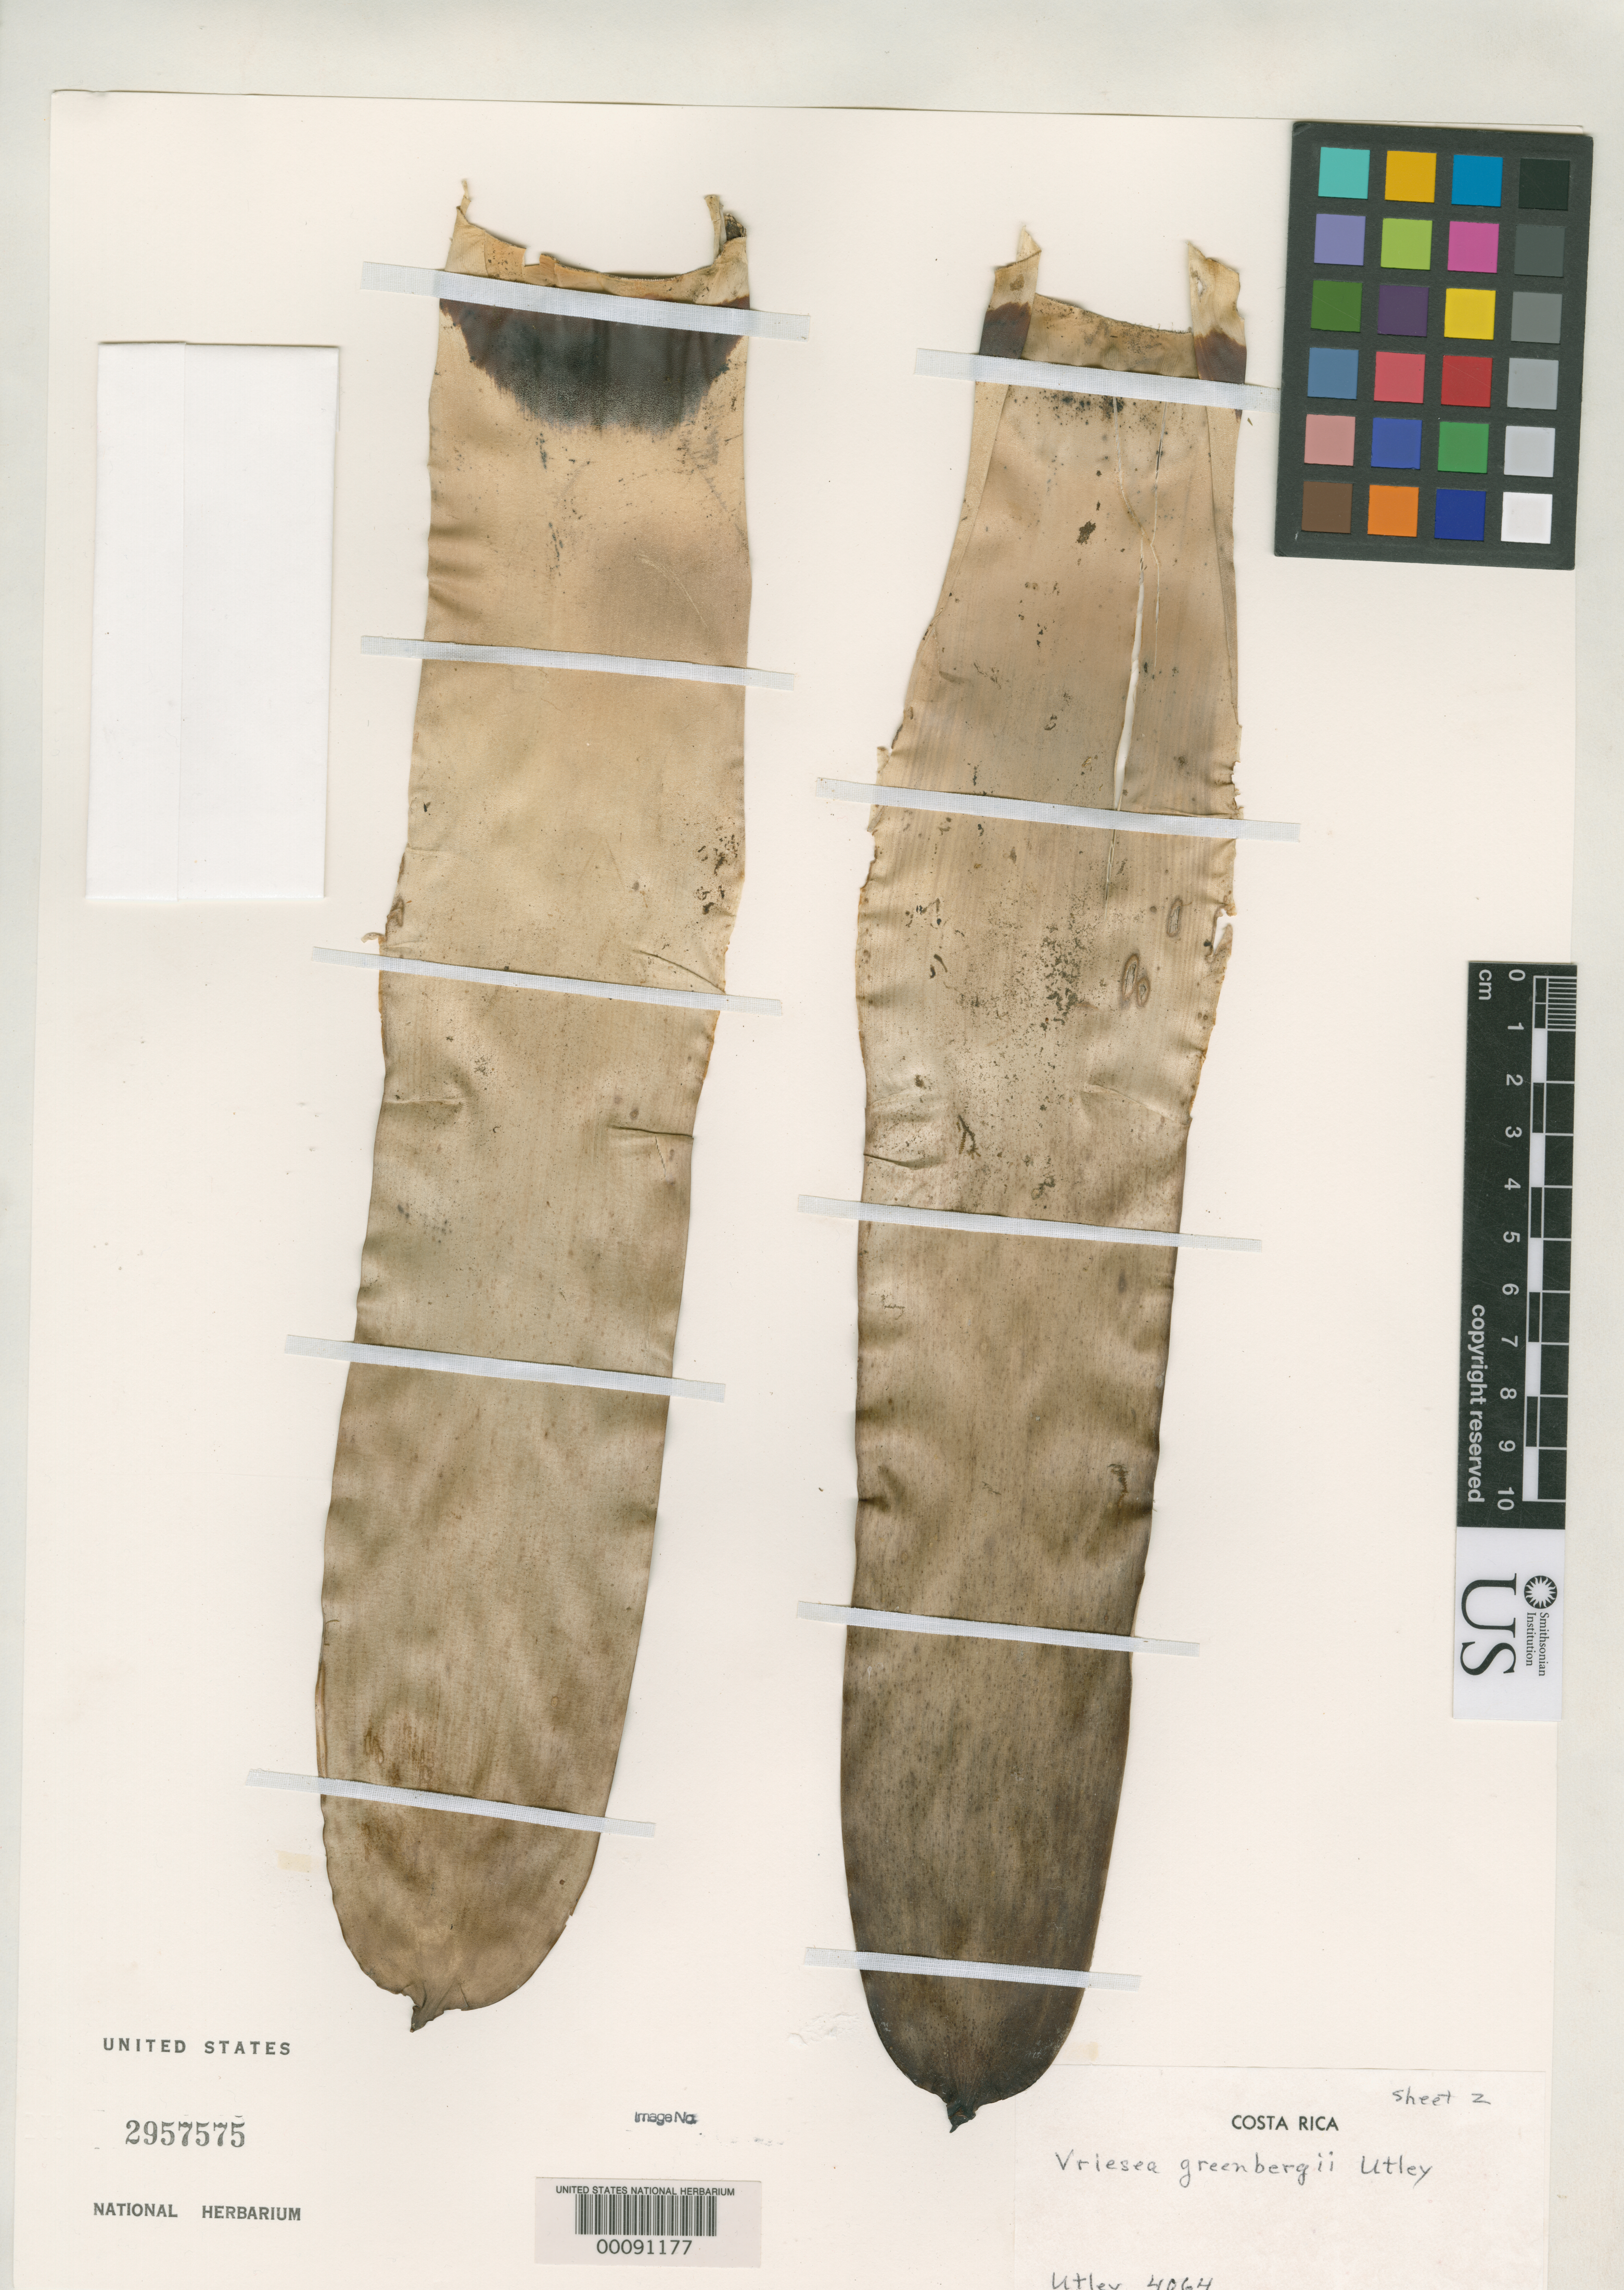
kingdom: Plantae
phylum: Tracheophyta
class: Liliopsida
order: Poales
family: Bromeliaceae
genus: Vriesea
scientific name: Vriesea greenbergii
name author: Utley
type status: Isotype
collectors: J. F. Utley & K. M. Burt-Utley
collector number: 3741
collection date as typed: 27 Jan 1976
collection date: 1976-01-27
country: Costa Rica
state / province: Alajuela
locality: Between La Balsa de San Ramon & Rio Cataratas.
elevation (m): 550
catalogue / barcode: US 2957575